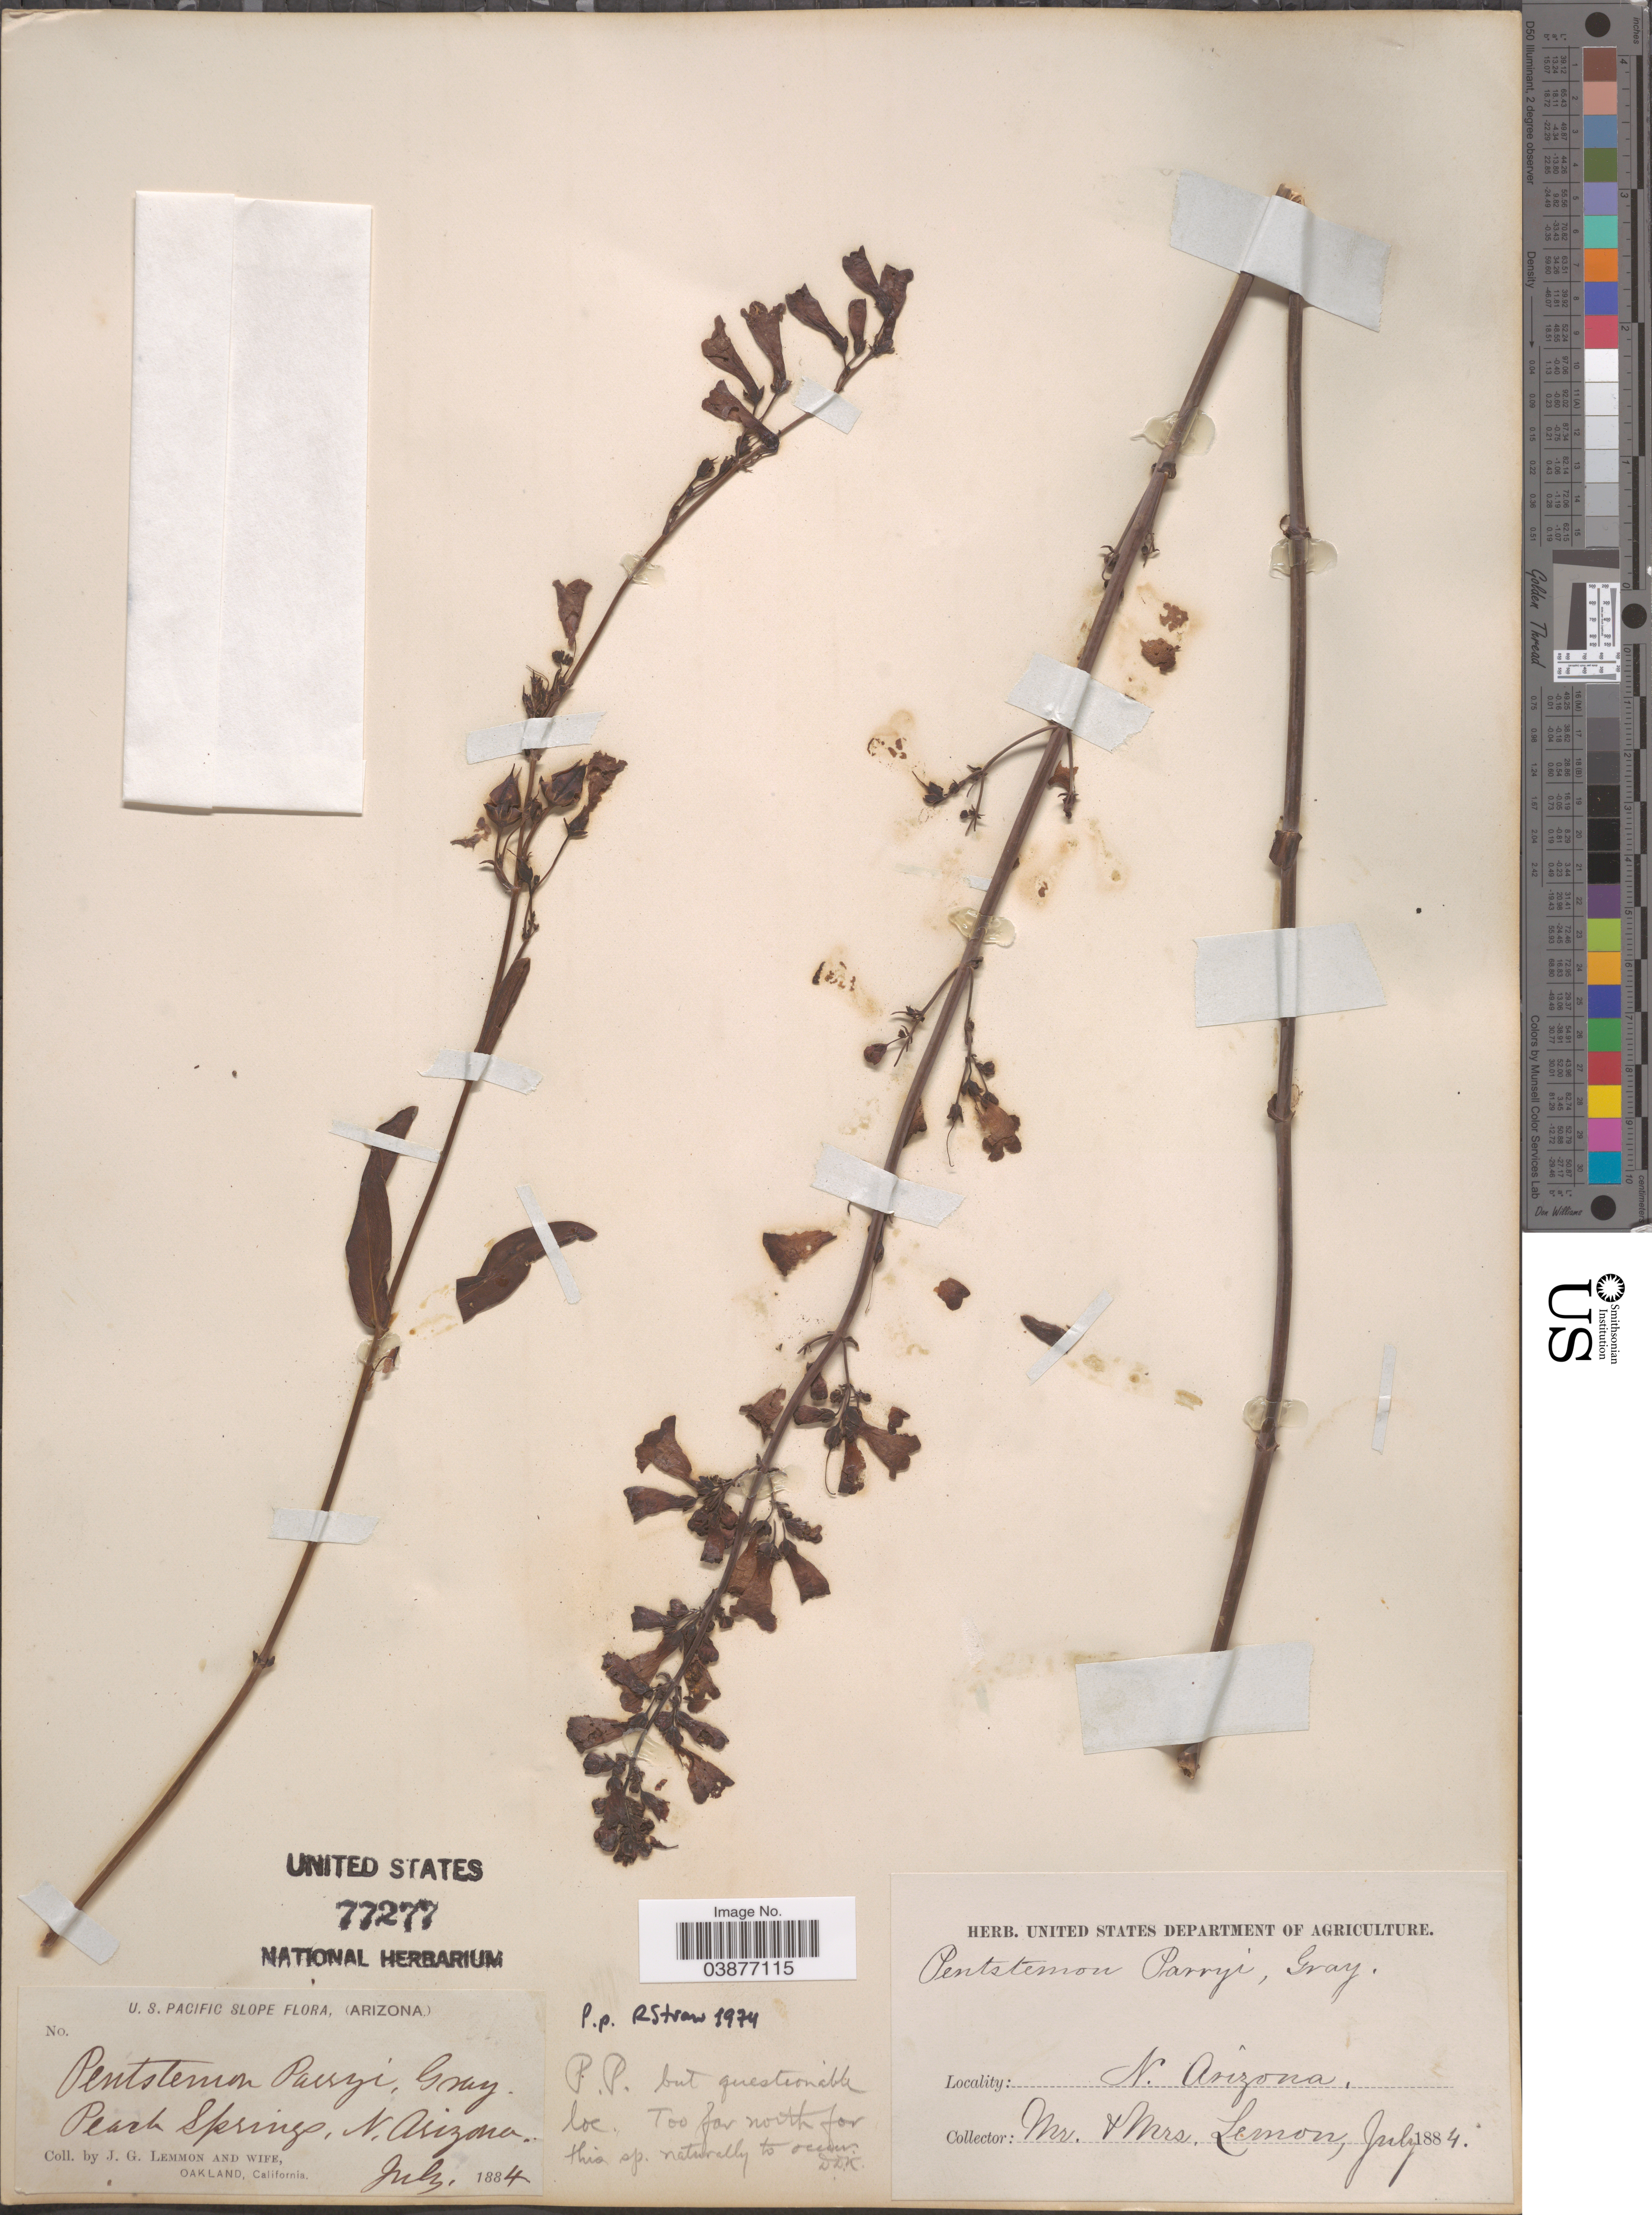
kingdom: Plantae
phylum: Tracheophyta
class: Magnoliopsida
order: Lamiales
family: Plantaginaceae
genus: Penstemon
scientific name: Penstemon parryi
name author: A. Gray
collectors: J. Lemmon & Mrs. J. G. Lemmon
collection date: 1884-07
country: United States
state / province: Arizona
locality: U. S. Pacific Slope. Peach Springs, N. Arizona.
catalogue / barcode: US 77277